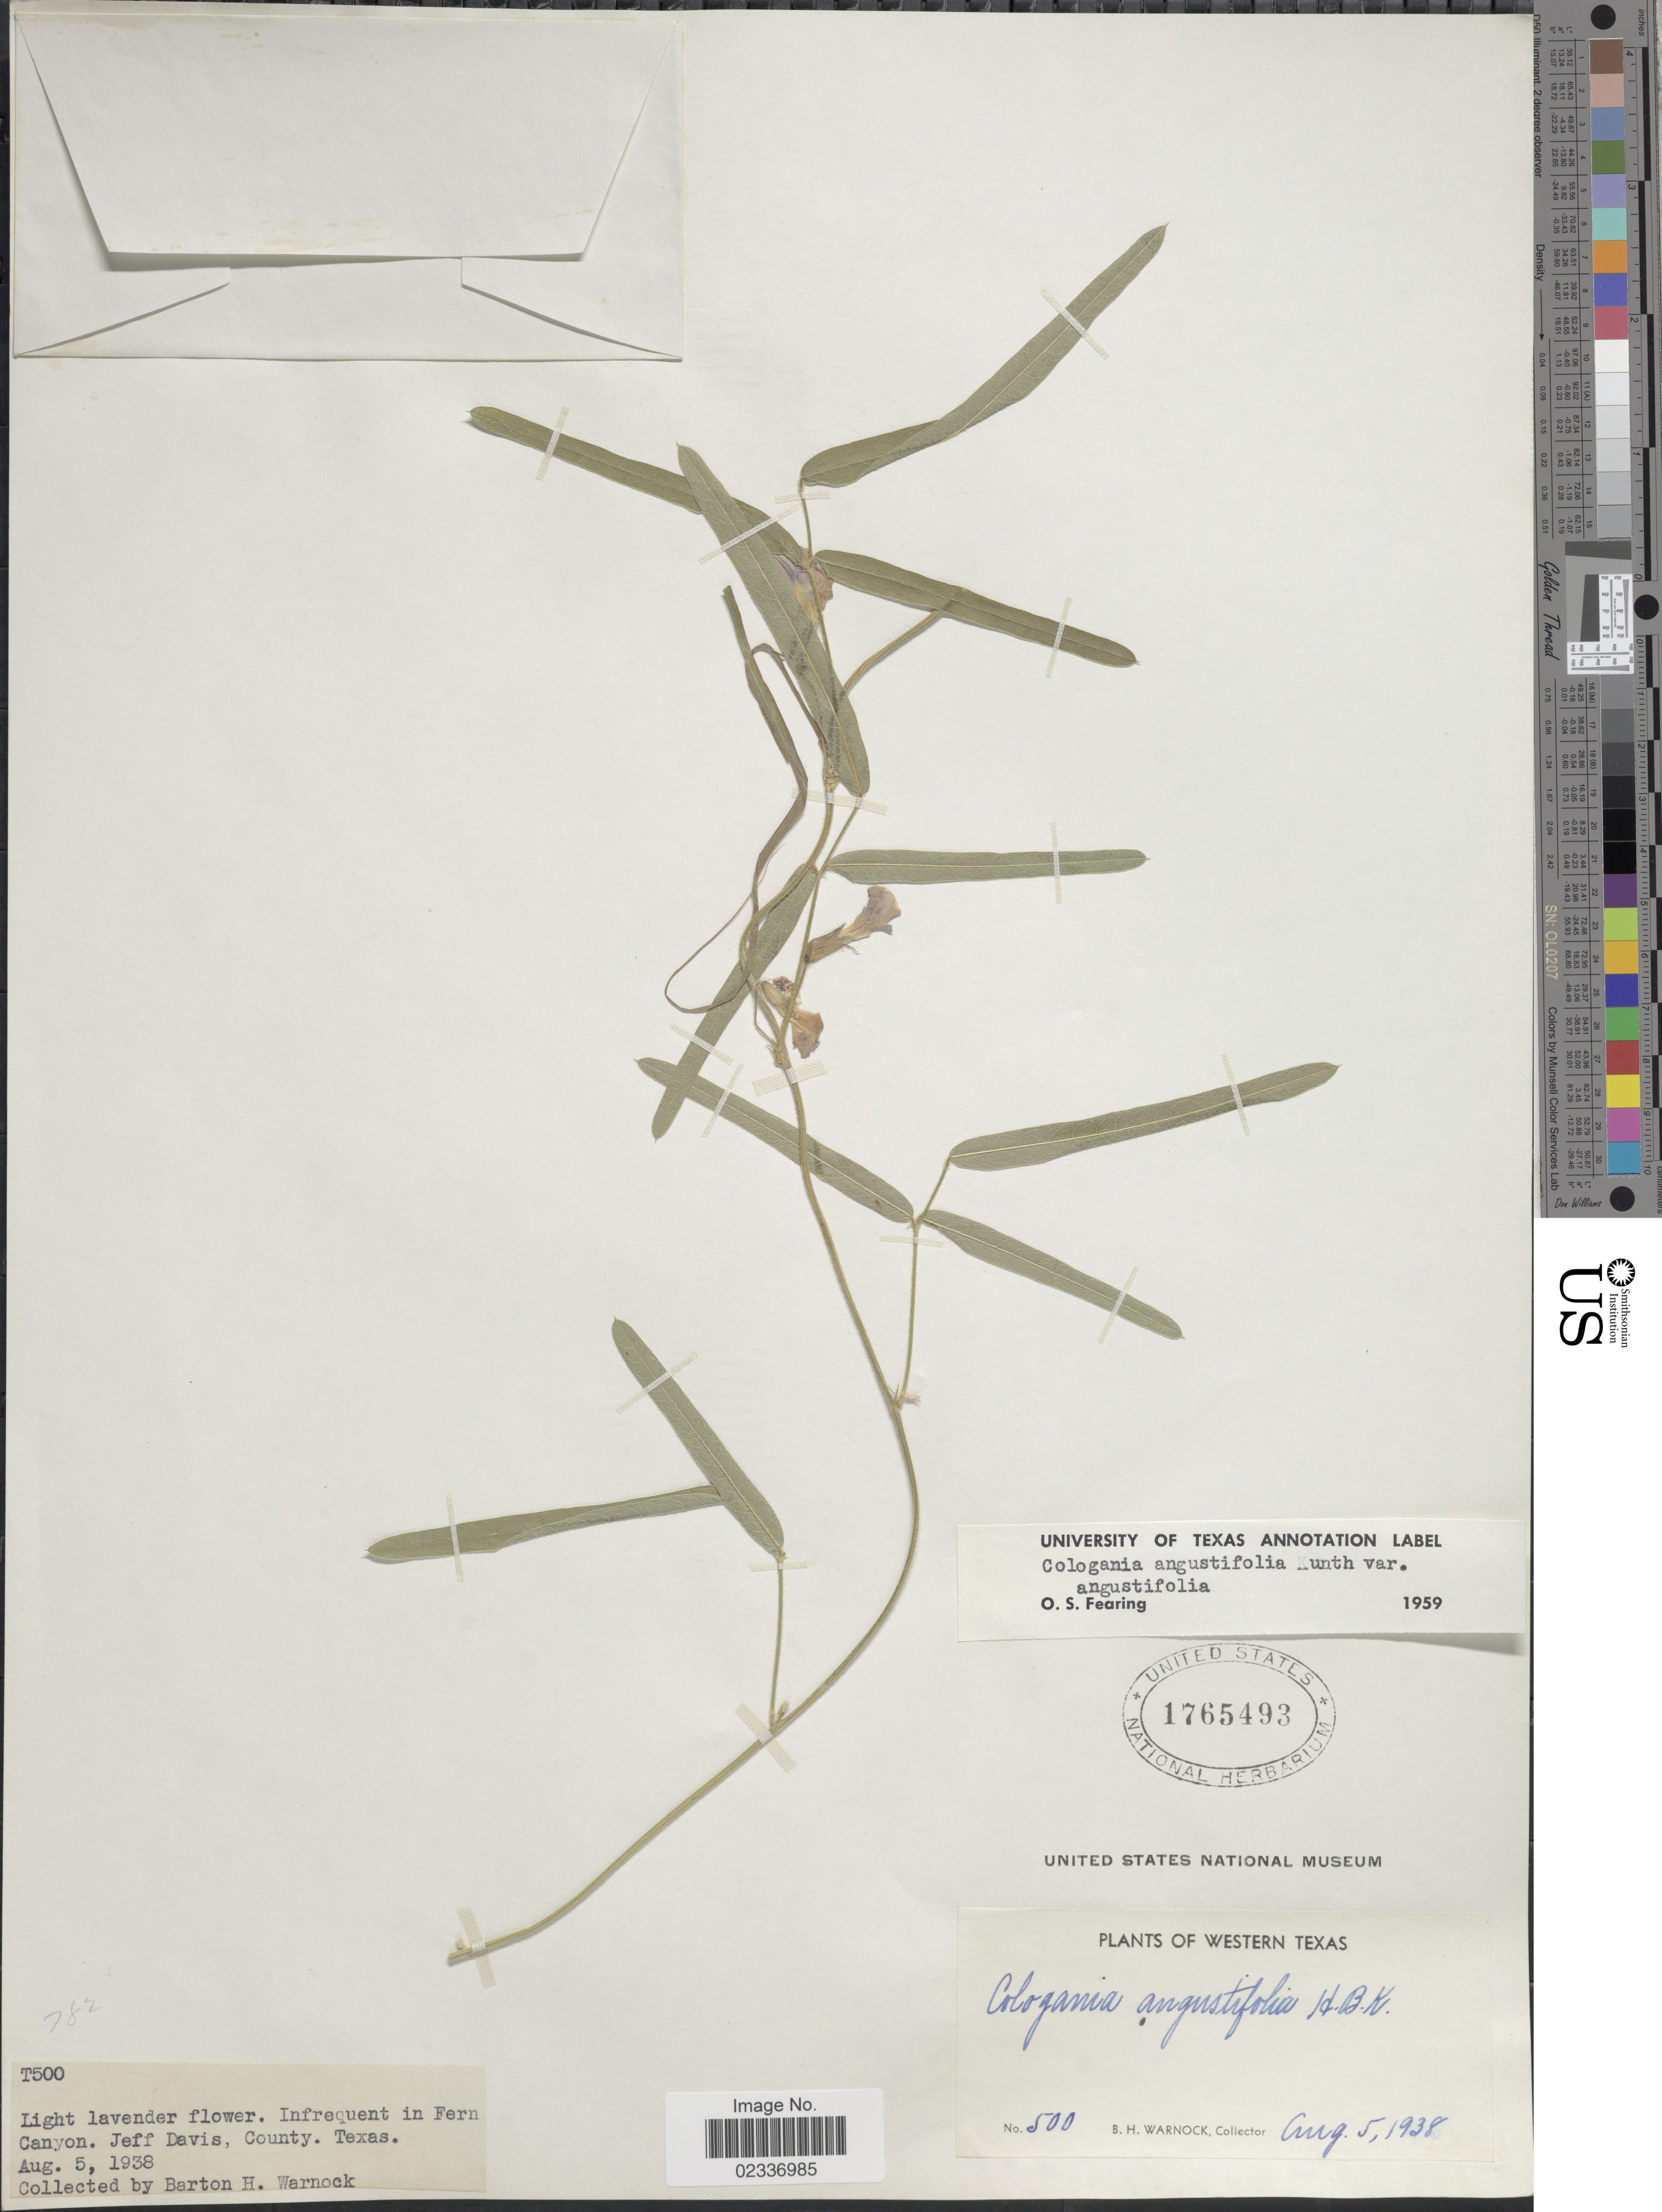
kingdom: Plantae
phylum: Tracheophyta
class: Magnoliopsida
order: Fabales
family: Fabaceae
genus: Cologania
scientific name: Cologania angustifolia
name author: Kunth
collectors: B. H. Warnock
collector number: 500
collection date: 1938-08-05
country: United States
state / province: Texas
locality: Western Texas. Jeff Davis. County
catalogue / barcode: US 1765493